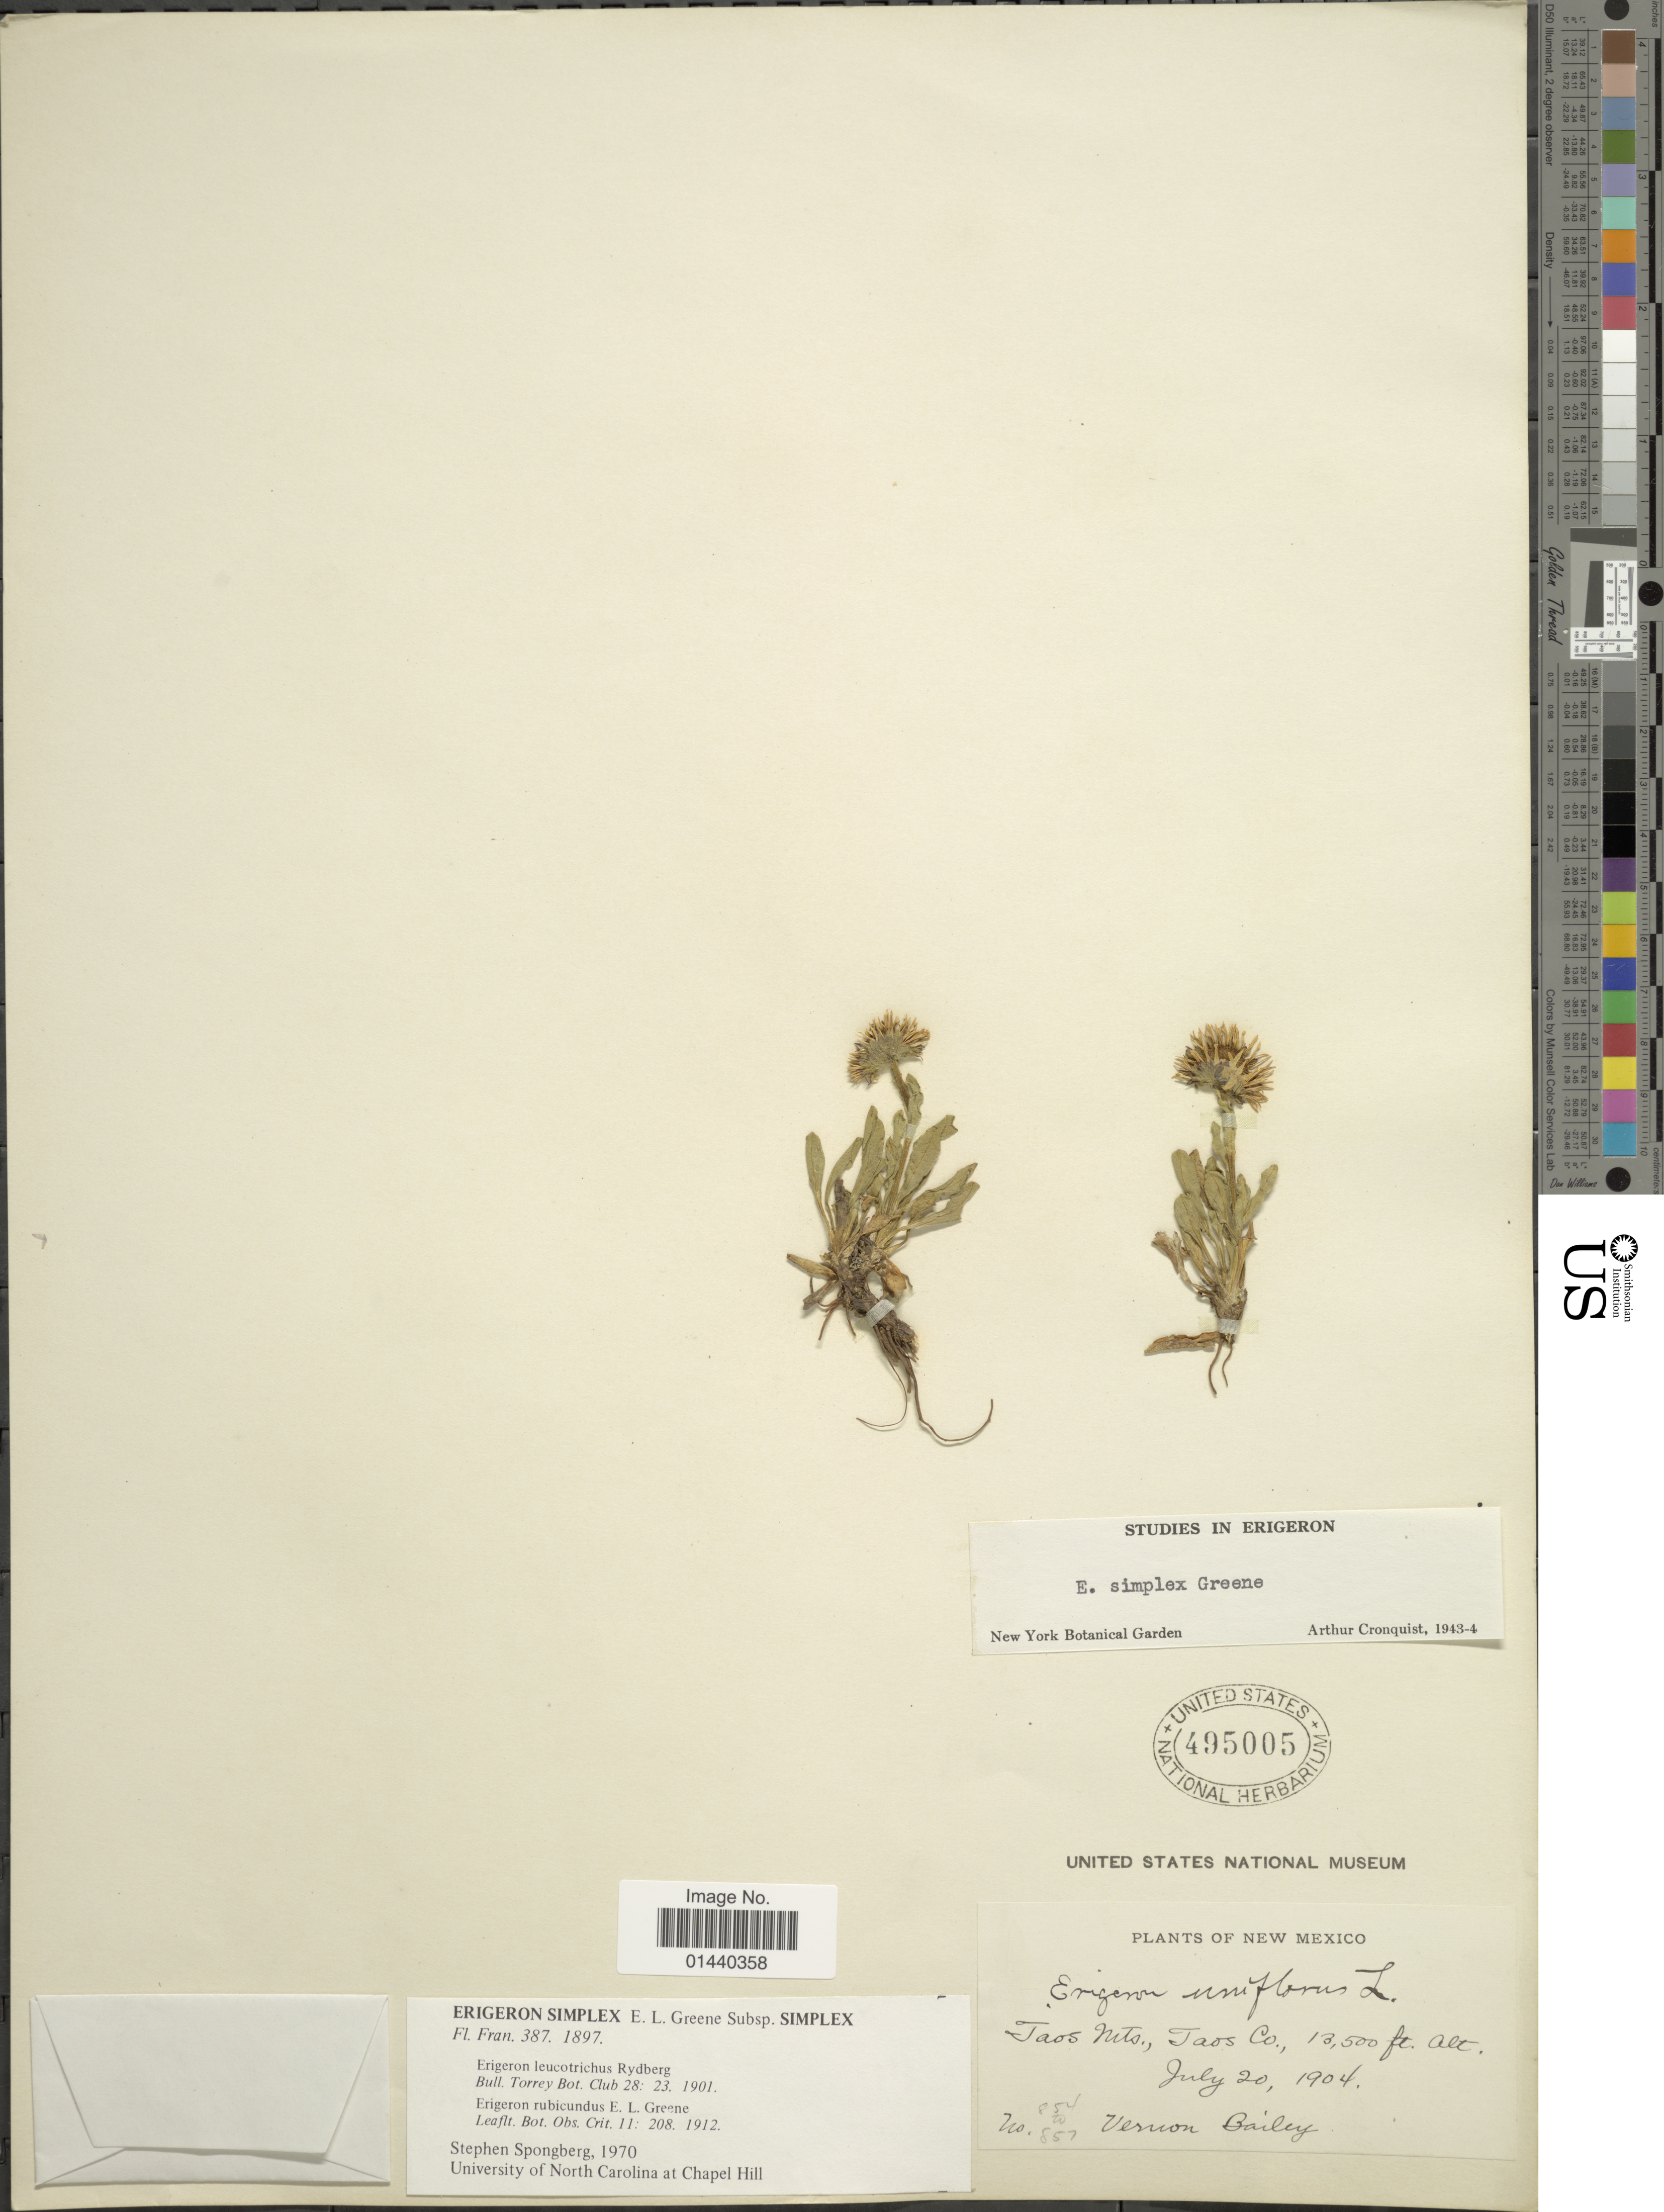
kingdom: Plantae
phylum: Tracheophyta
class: Magnoliopsida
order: Asterales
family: Asteraceae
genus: Erigeron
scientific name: Erigeron simplex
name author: Greene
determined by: Cronquist, A. J.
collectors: V. O. Bailey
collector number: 854/857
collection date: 1904-07-20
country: United States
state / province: New Mexico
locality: Taos Mts., Taos Co.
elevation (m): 4115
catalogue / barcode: US 495005